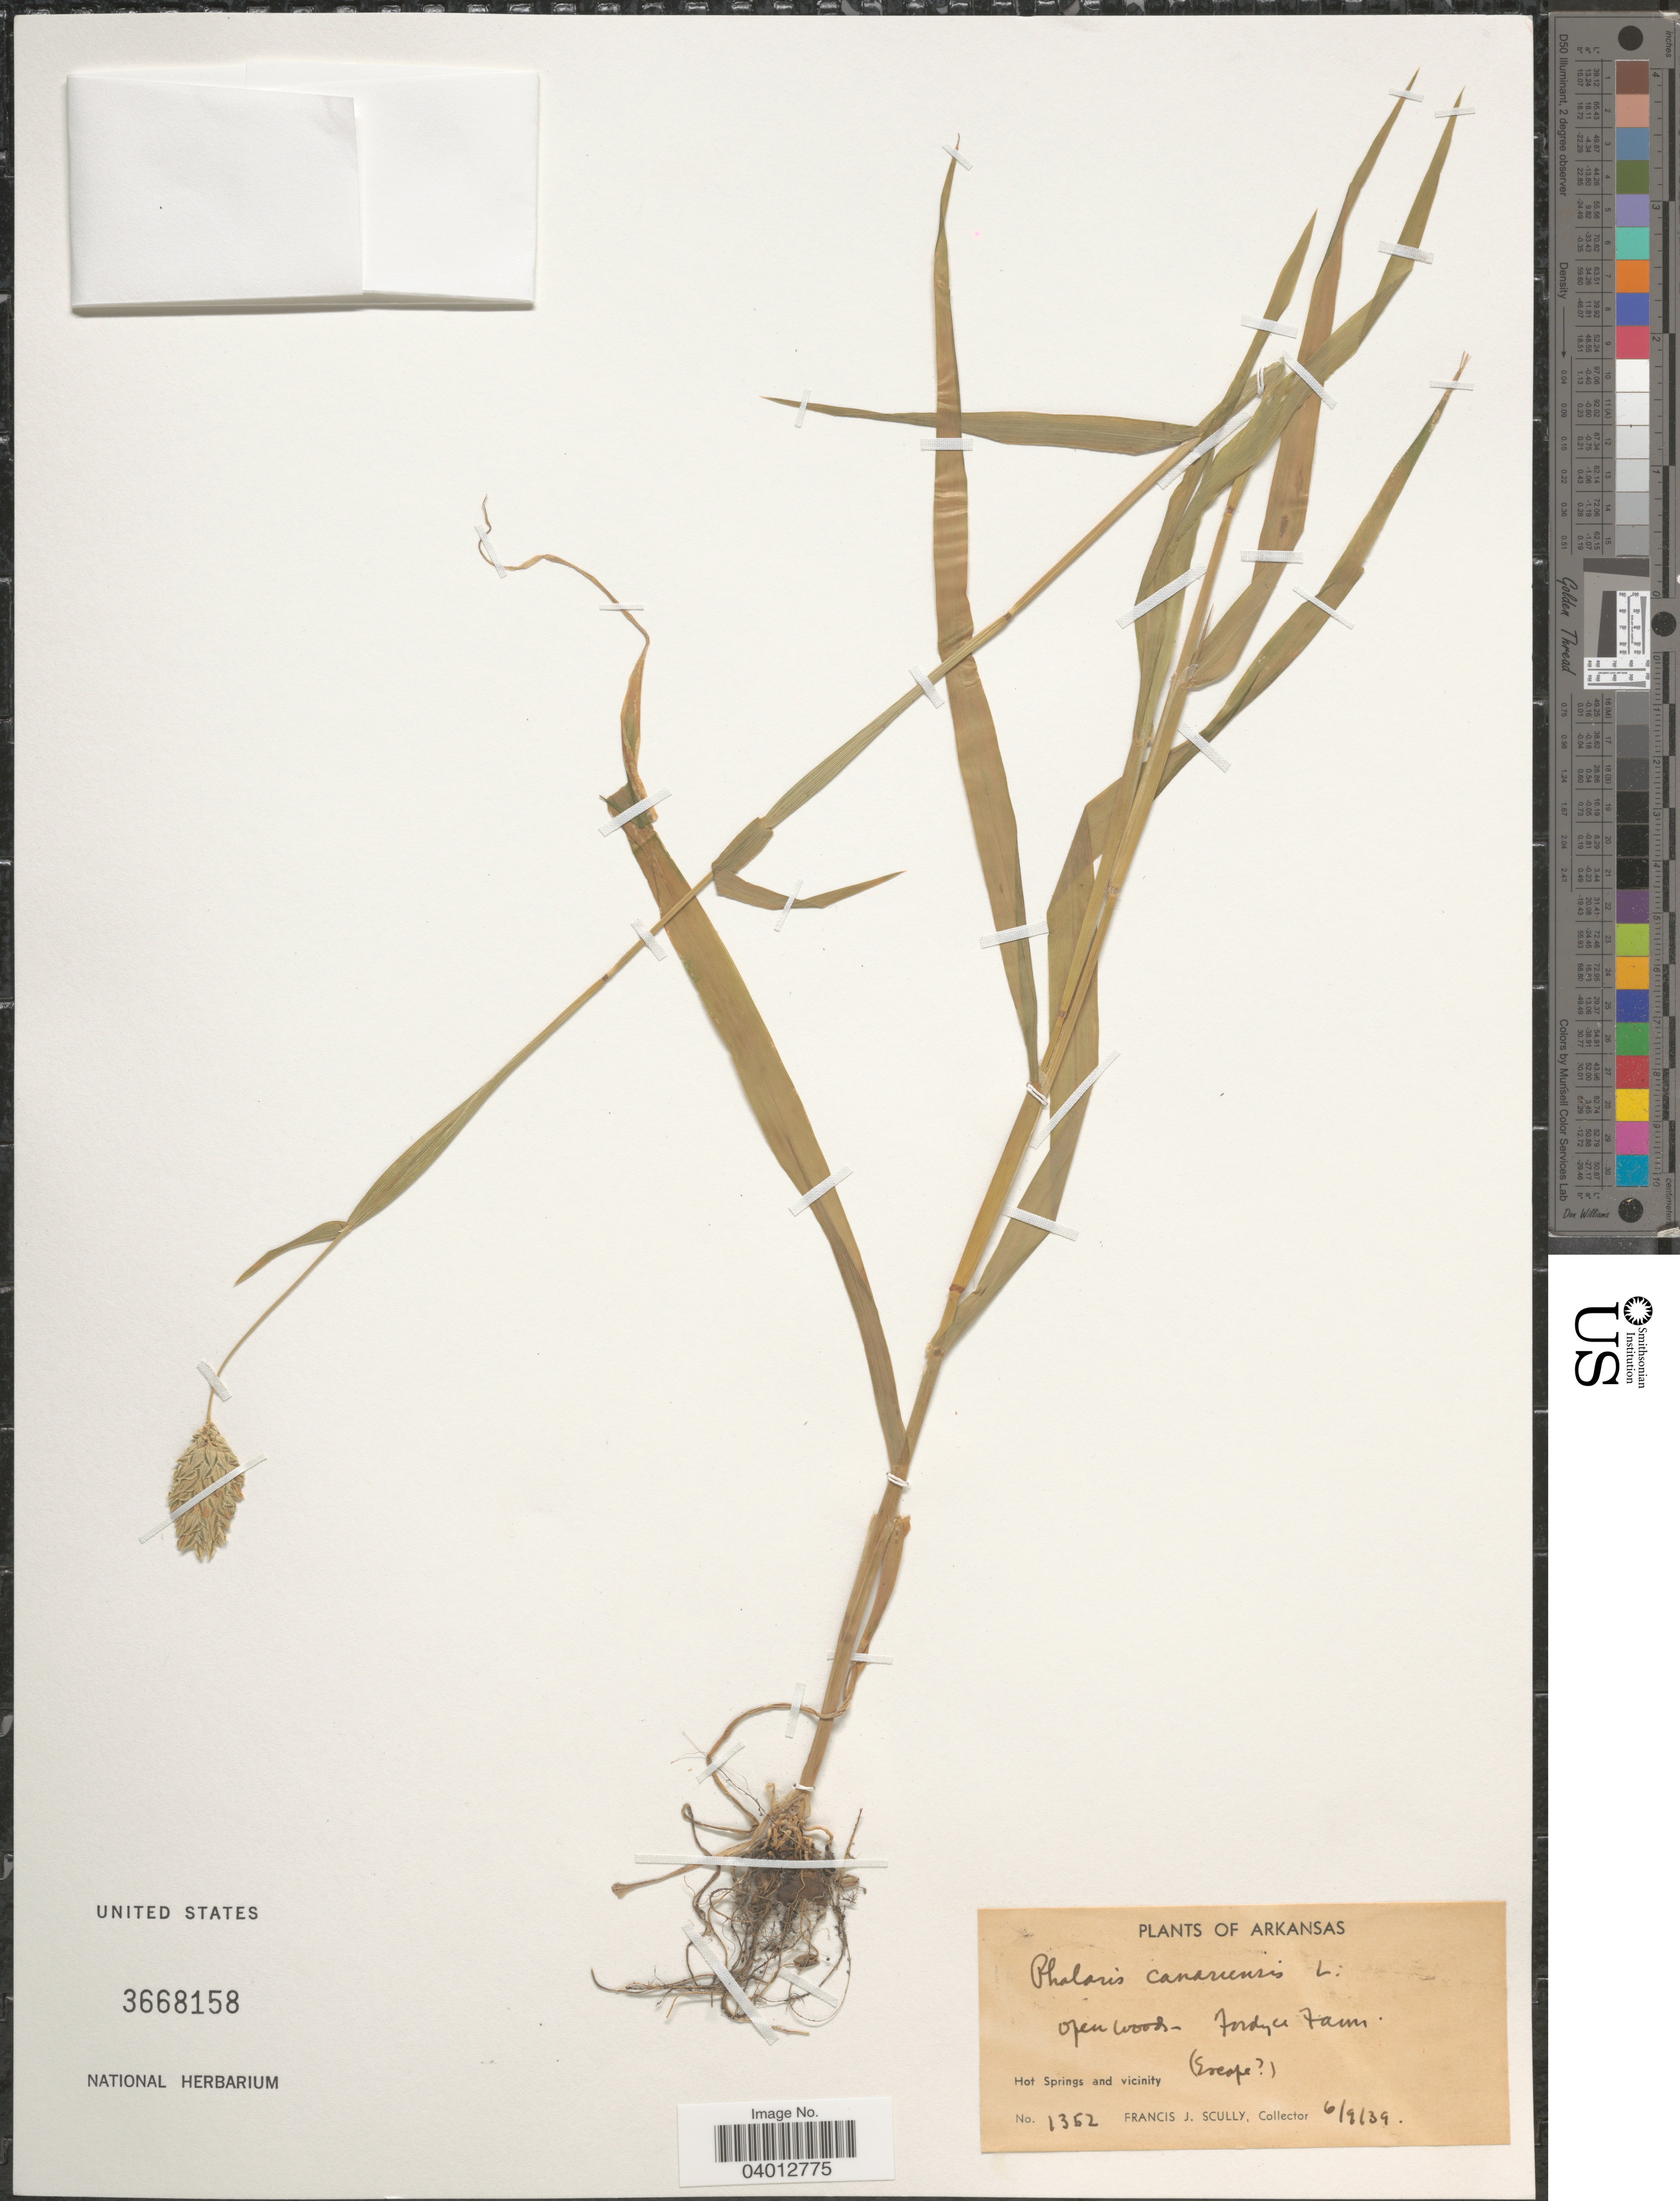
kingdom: Plantae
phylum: Tracheophyta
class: Liliopsida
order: Poales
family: Poaceae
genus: Phalaris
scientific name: Phalaris canariensis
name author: L.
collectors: F. J. Scully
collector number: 1352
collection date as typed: Transcribed d/m/y: 9/6/39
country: United States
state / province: Arkansas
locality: Fordyce Farm. Hot Springs and vicinity.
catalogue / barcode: US 3668158